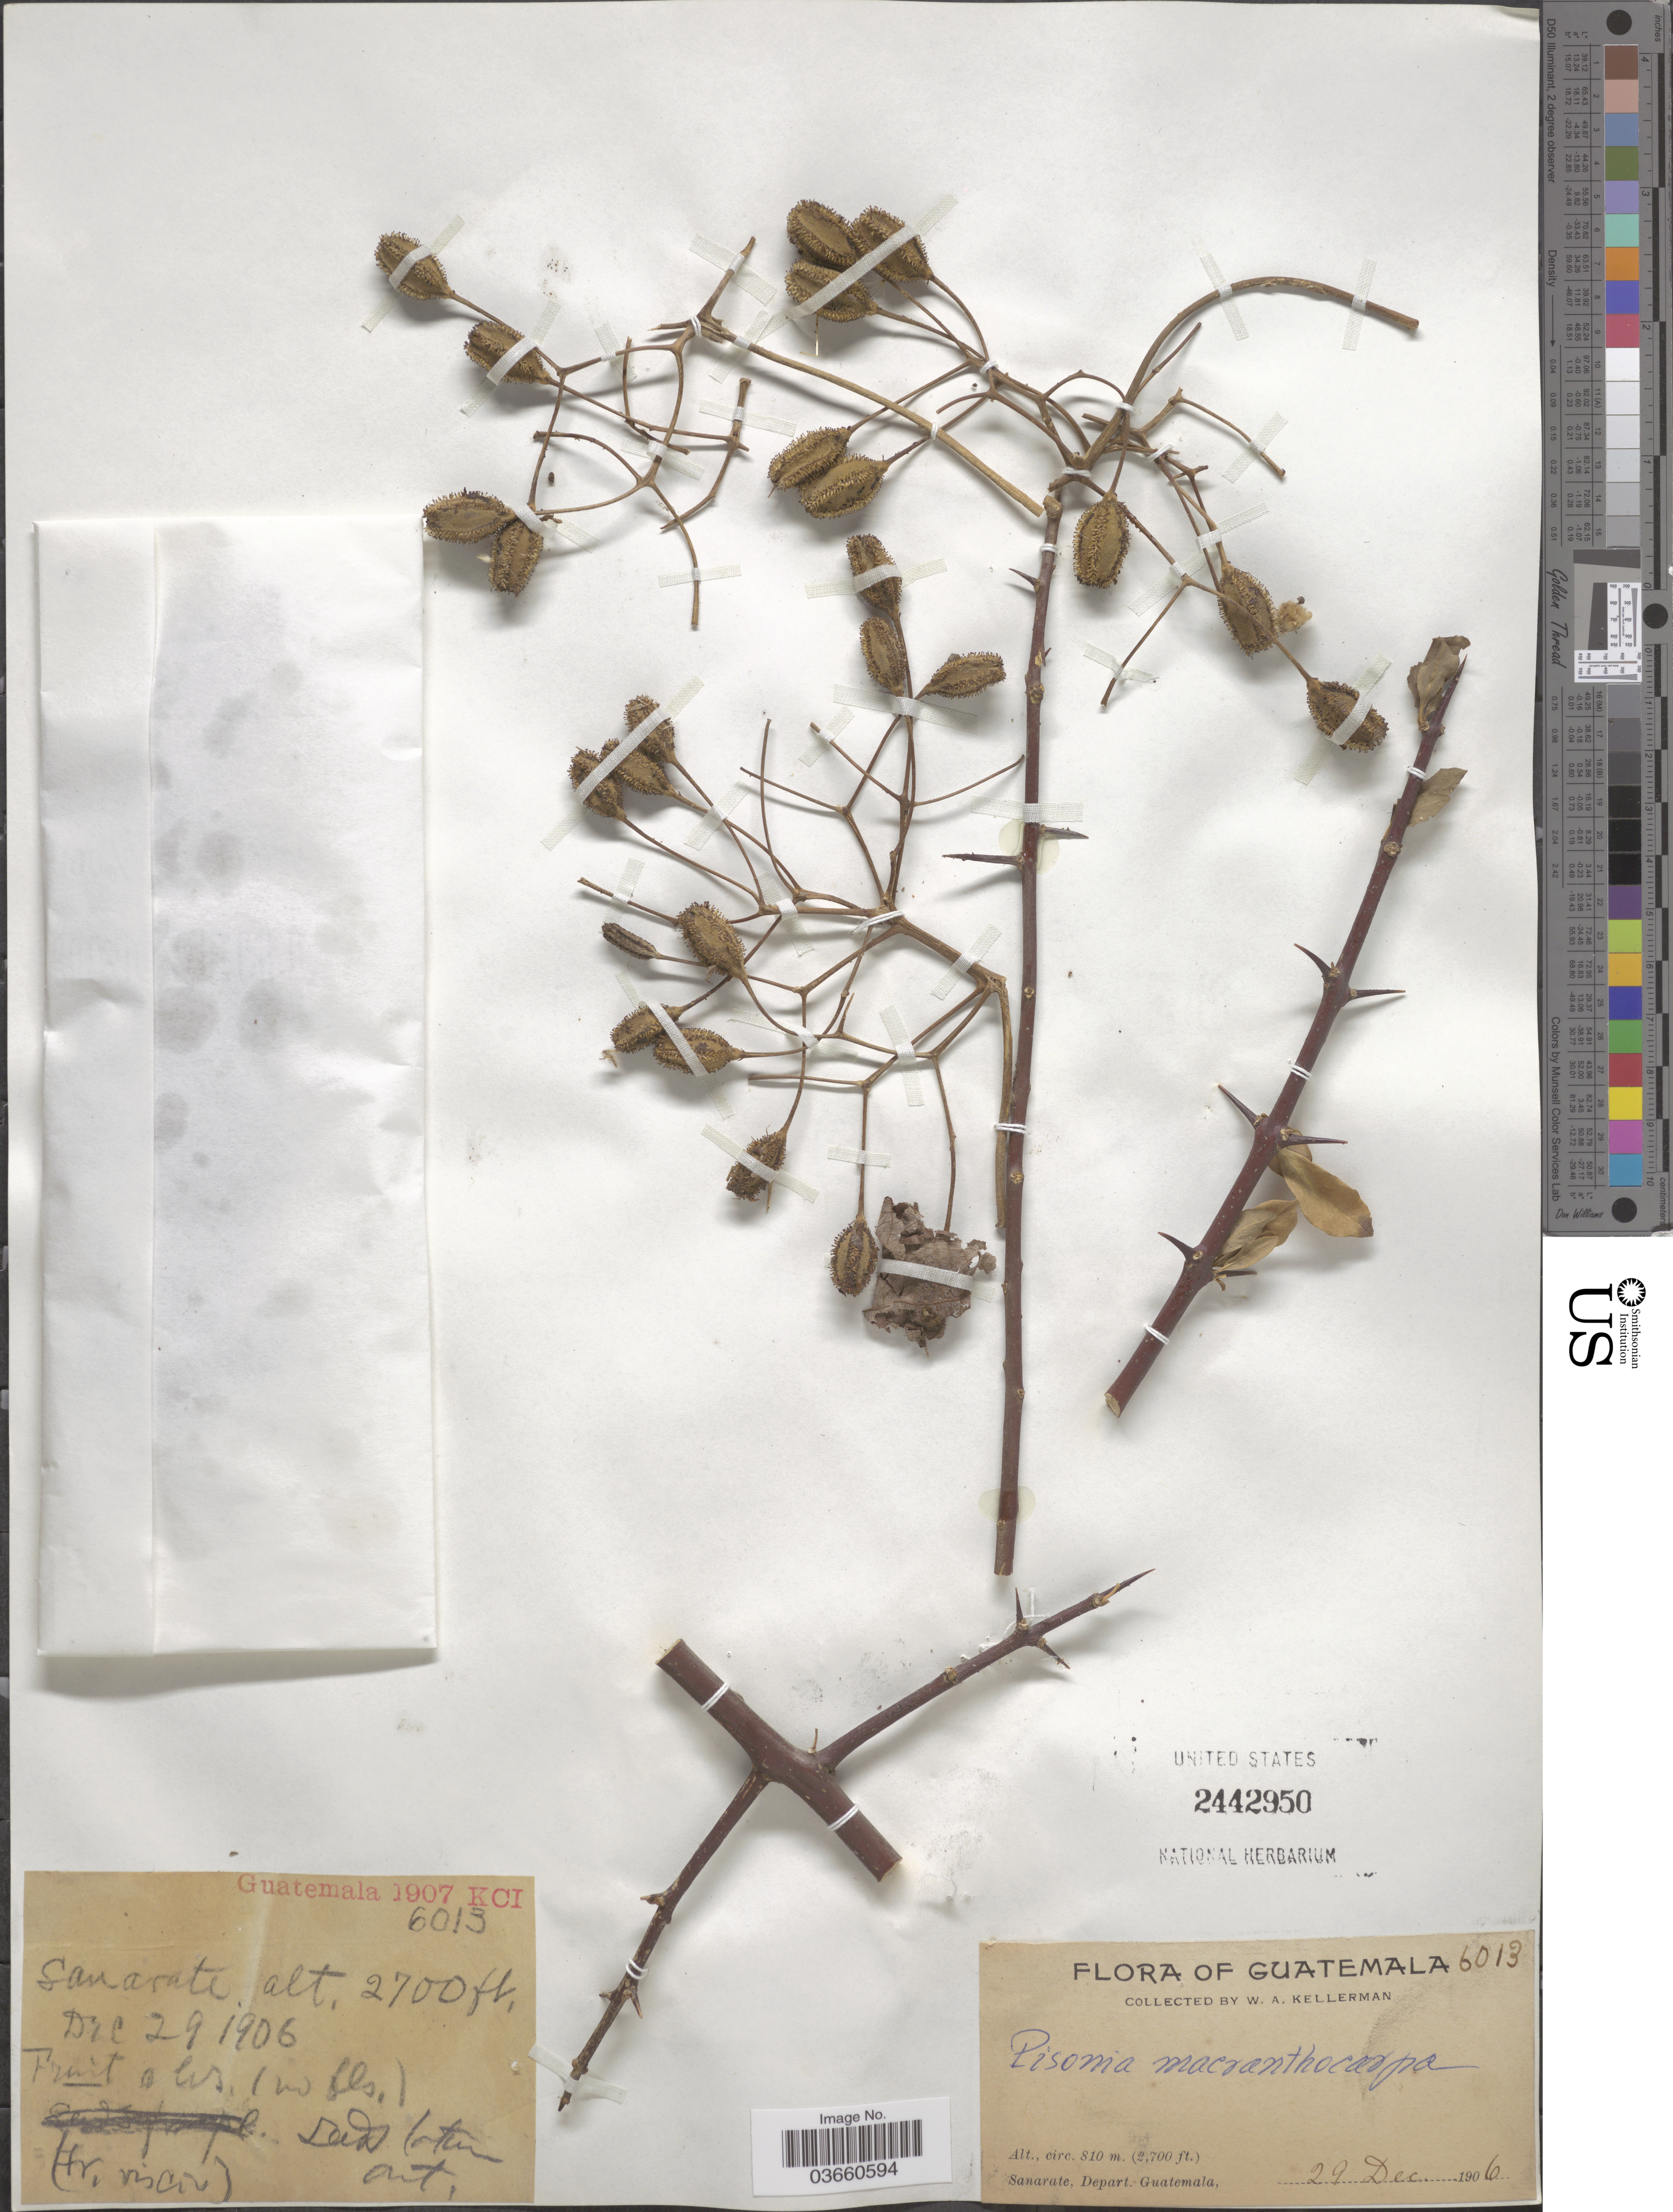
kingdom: Plantae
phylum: Tracheophyta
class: Magnoliopsida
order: Caryophyllales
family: Nyctaginaceae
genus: Pisonia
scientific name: Pisonia macranthocarpa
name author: (Donn. Sm.) Donn. Sm.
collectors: W. Kellerman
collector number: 6013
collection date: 1906-12-29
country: Guatemala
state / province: Guatemala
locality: Sanarate, Depart. Guatemala. KCI.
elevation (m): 823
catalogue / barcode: US 2442950